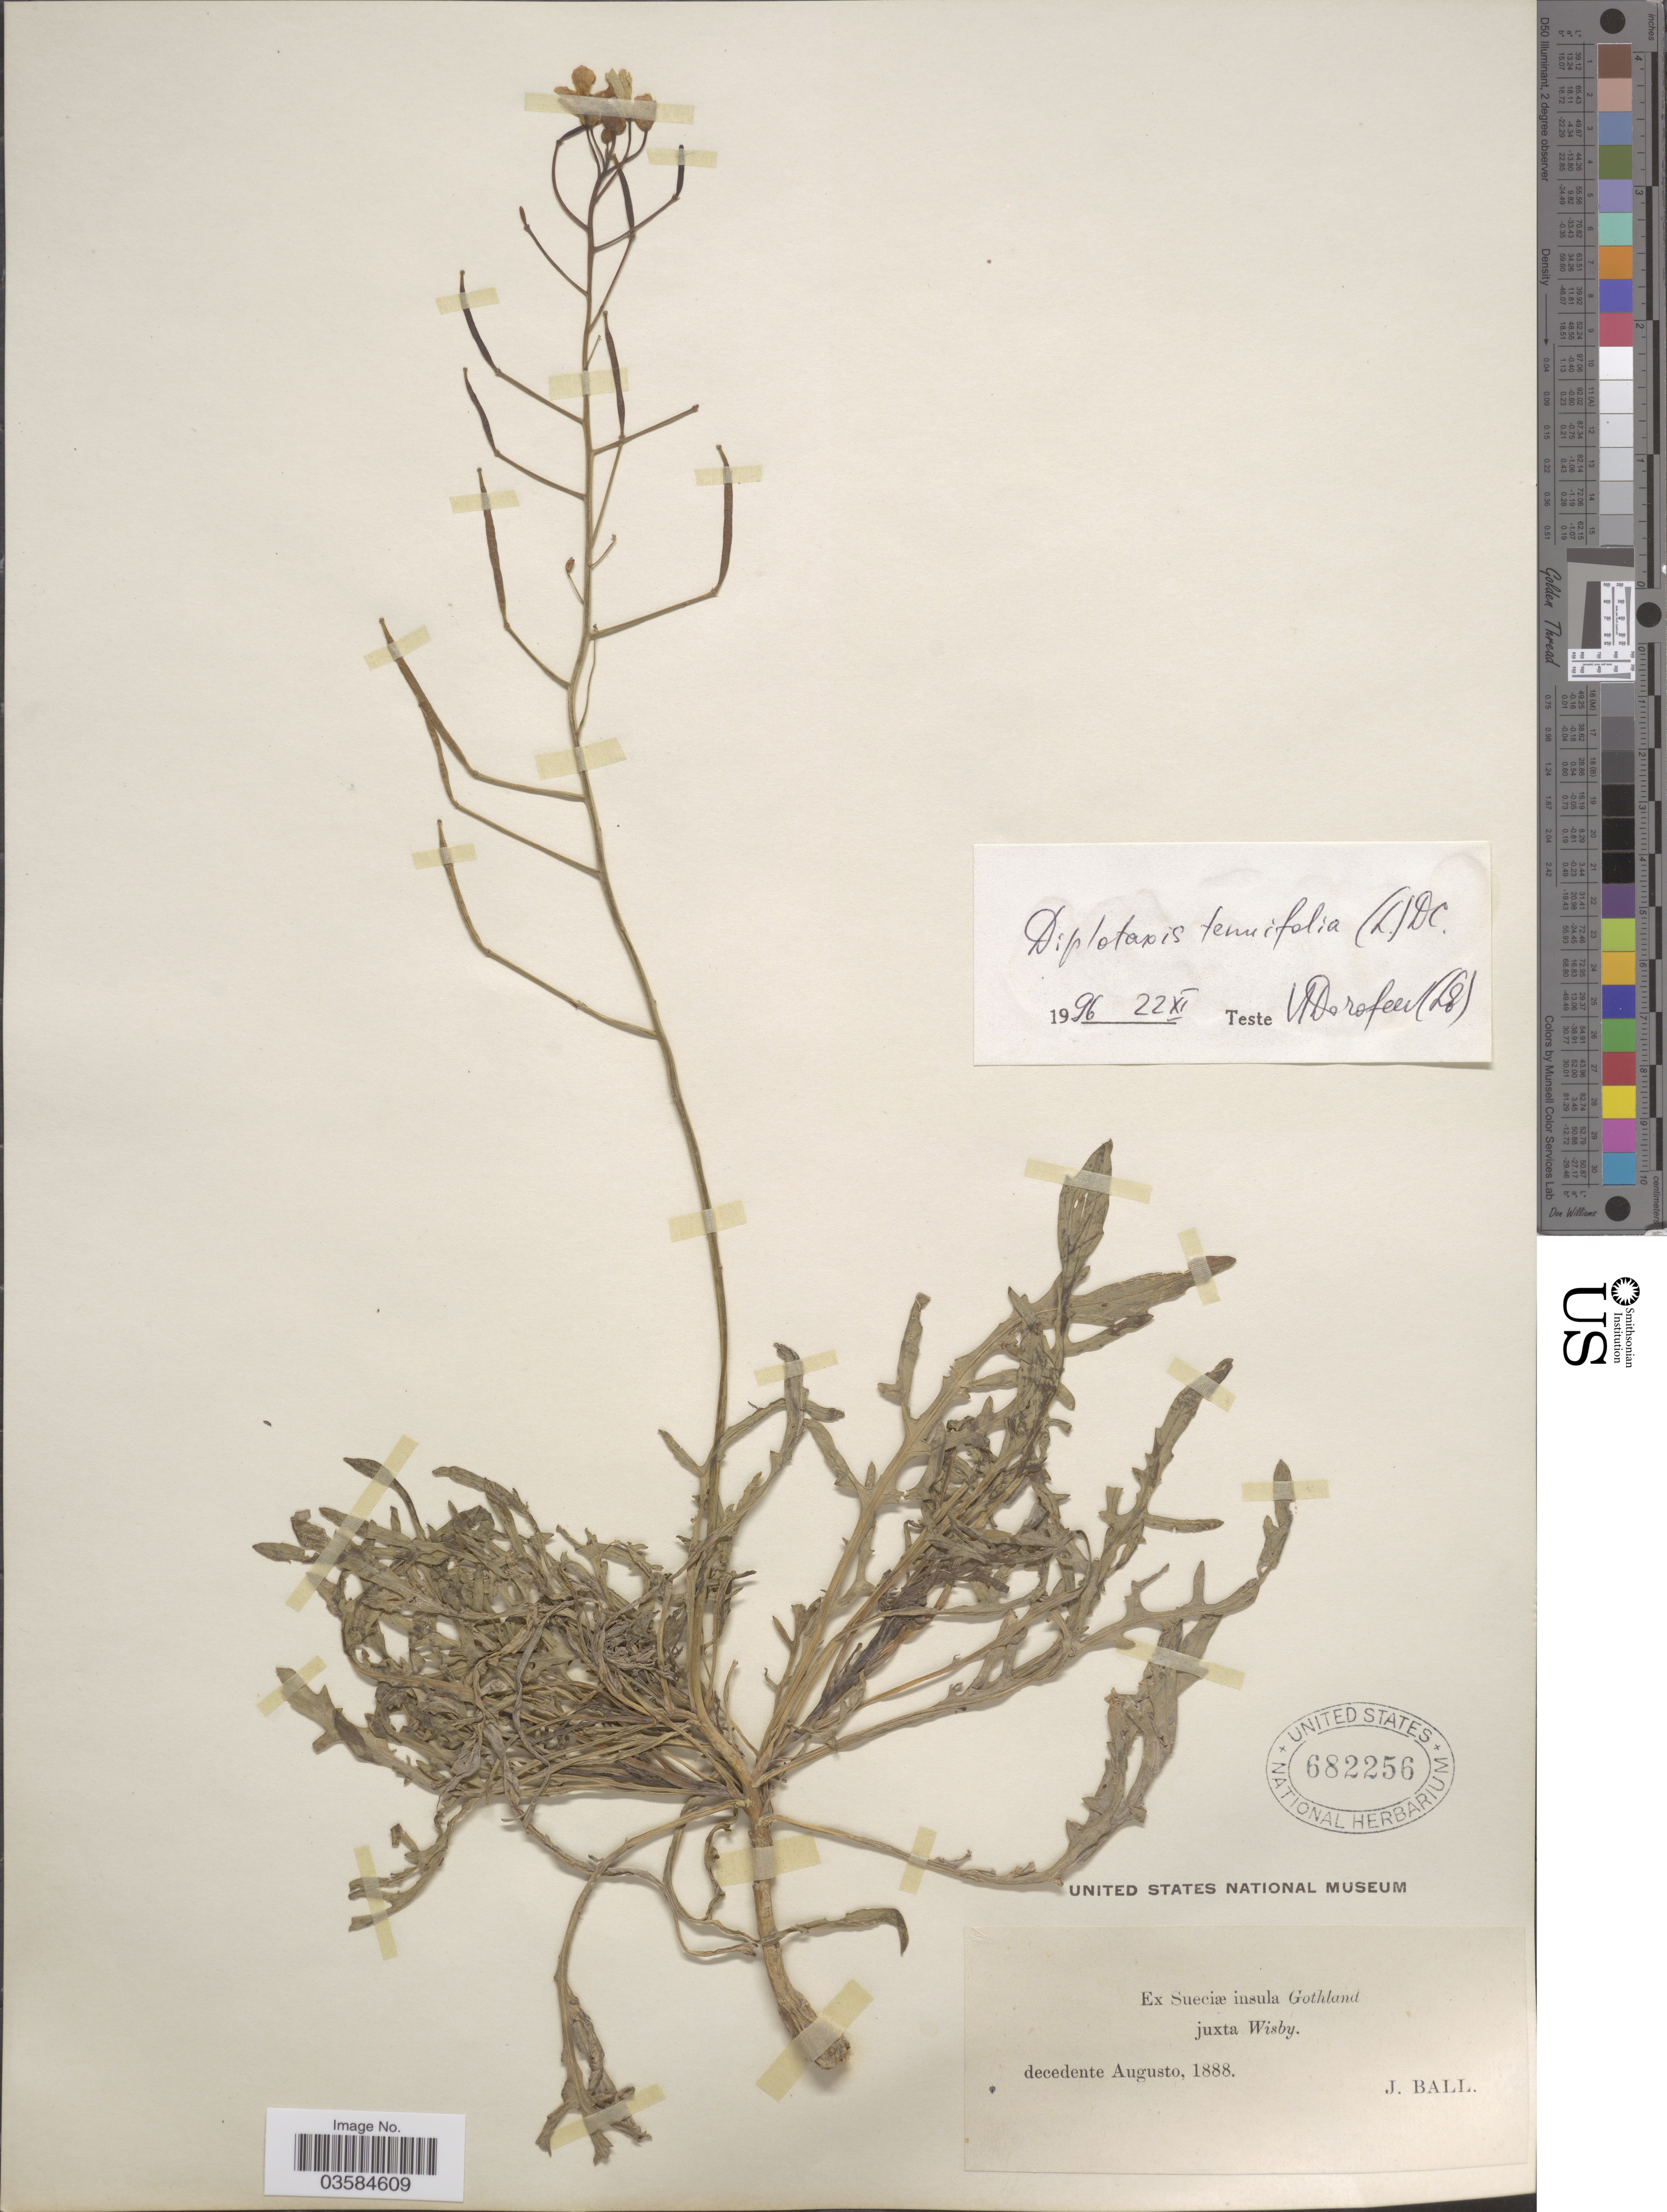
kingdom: Plantae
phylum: Tracheophyta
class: Magnoliopsida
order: Brassicales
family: Brassicaceae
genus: Diplotaxis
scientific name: Diplotaxis tenuifolia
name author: (L.) DC.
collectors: J. Ball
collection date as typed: decedente Augusto, 1888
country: Sweden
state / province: Gotland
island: Gotland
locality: Ex Sueciæ insula Gothland juxta Wisby.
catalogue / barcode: US 682256